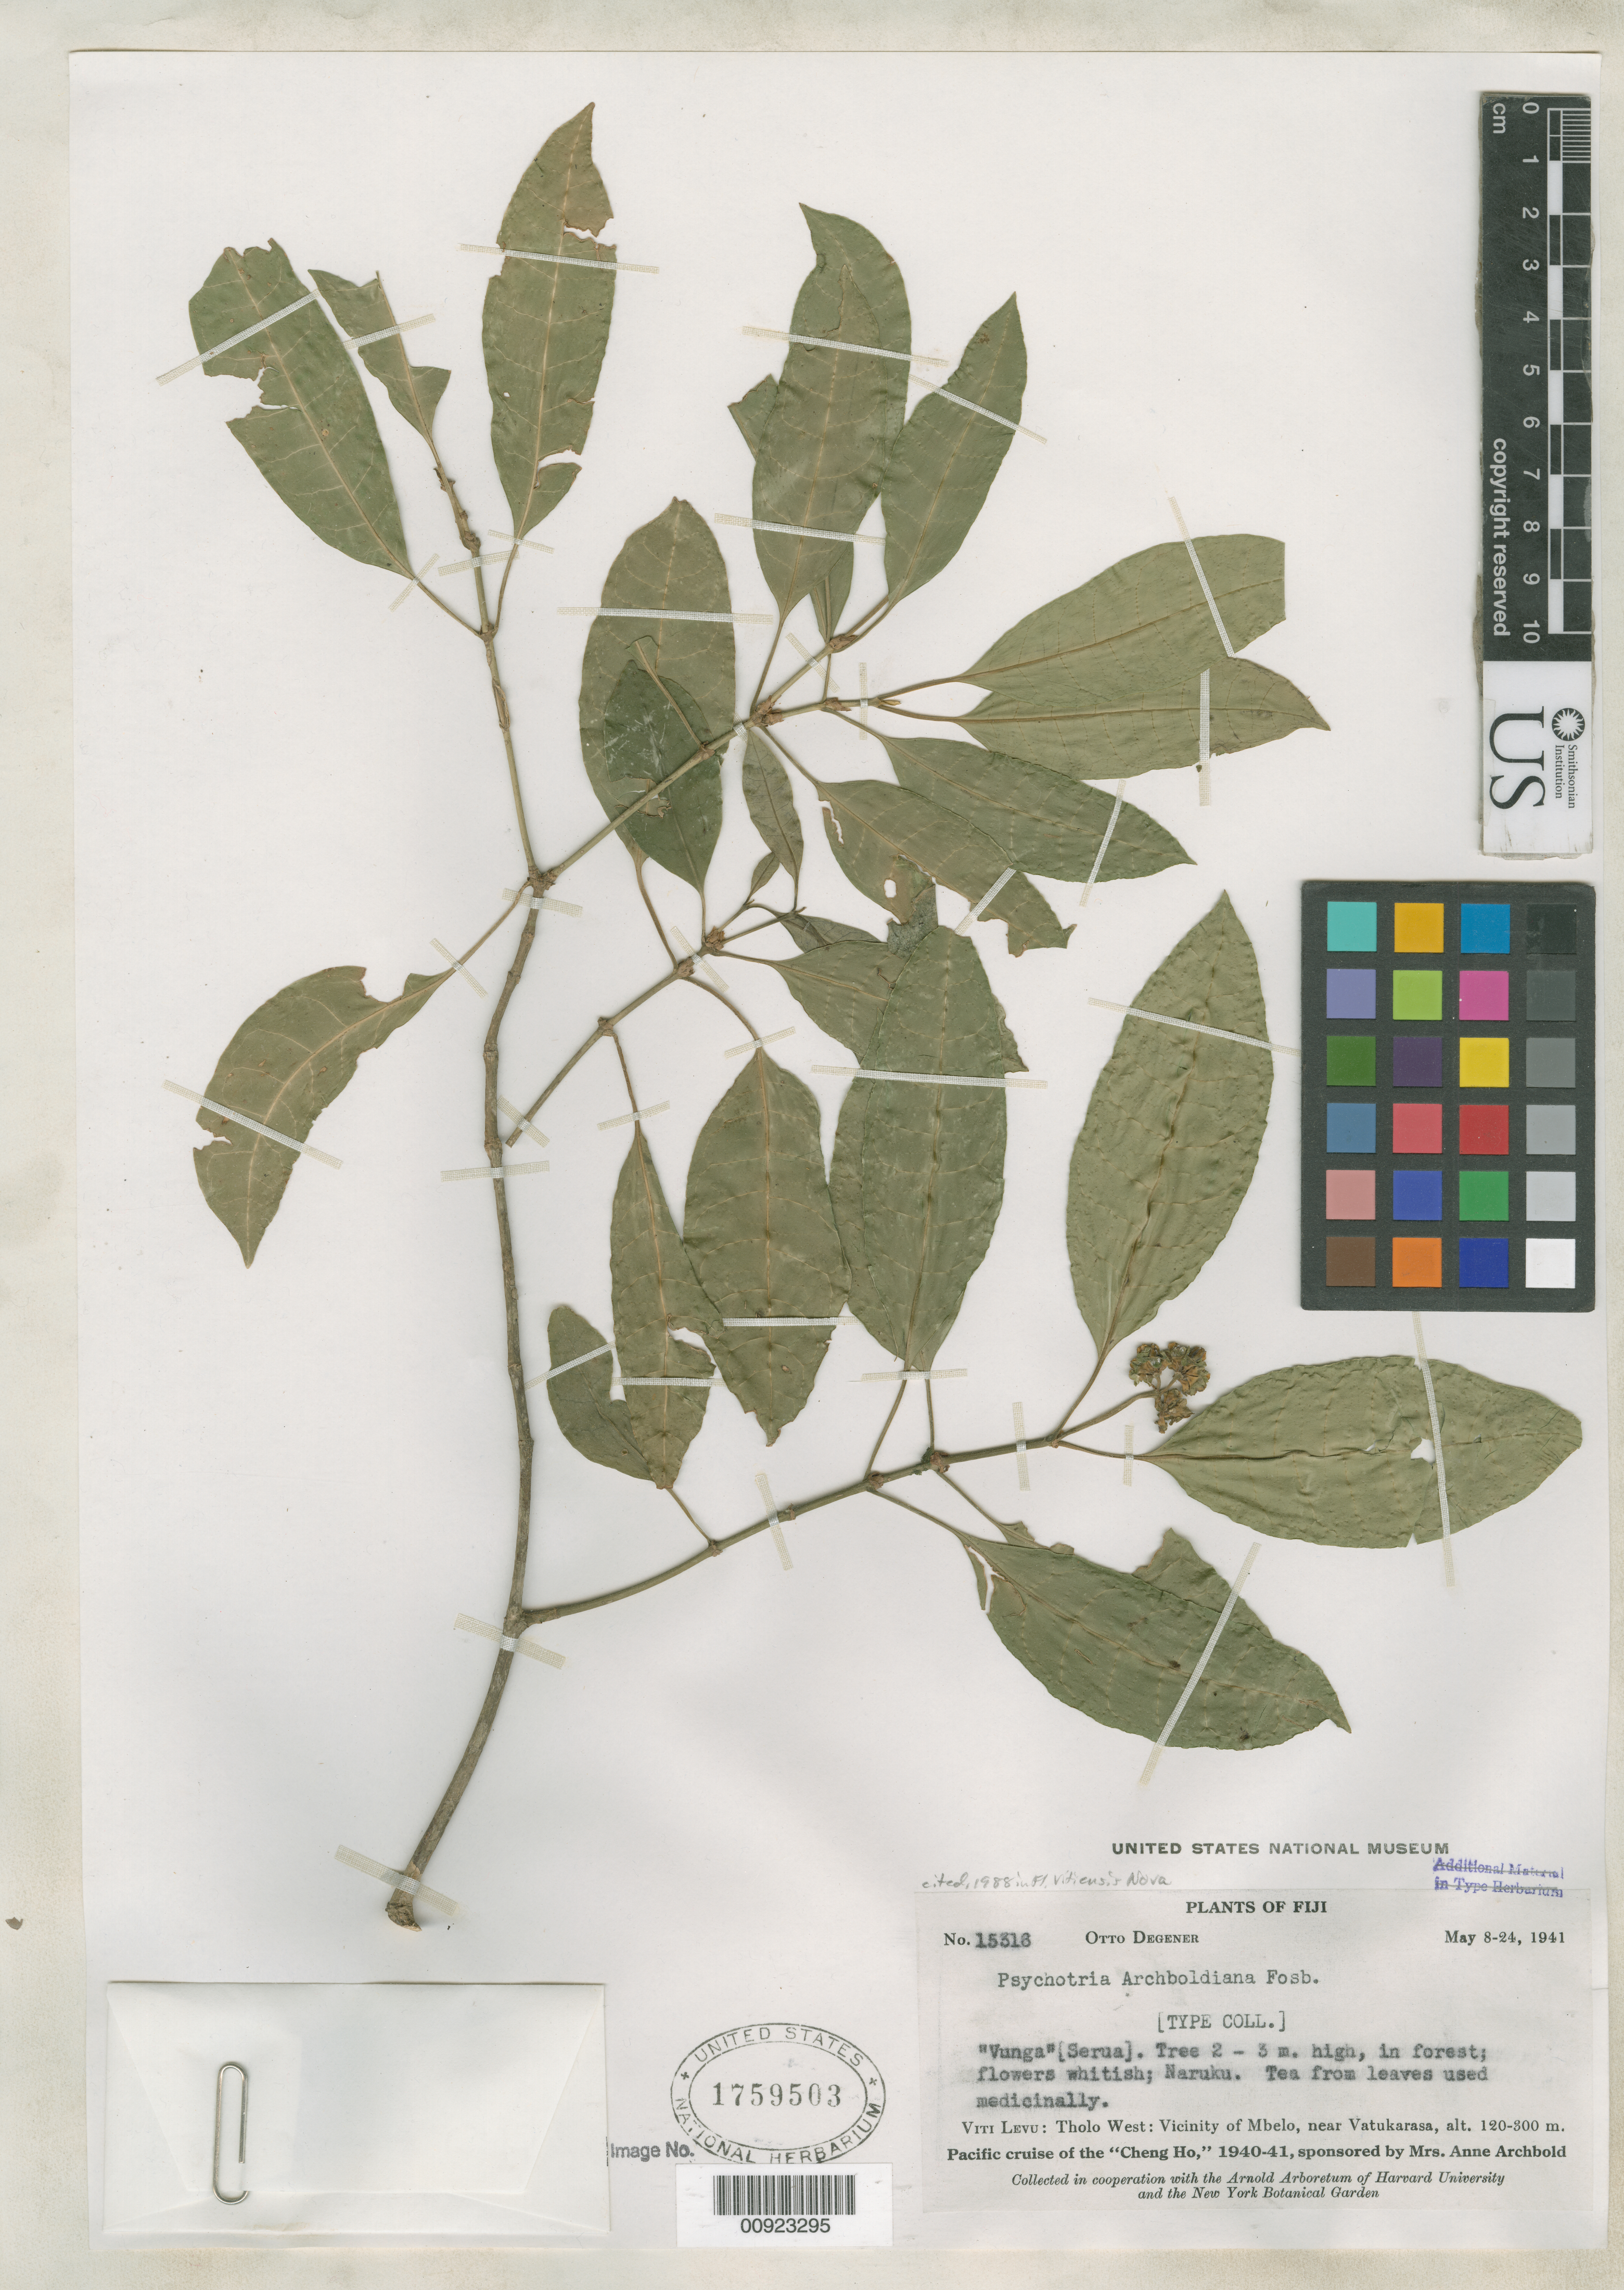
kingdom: Plantae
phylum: Tracheophyta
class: Magnoliopsida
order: Gentianales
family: Rubiaceae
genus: Psychotria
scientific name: Psychotria archboldiana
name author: Fosberg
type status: Isotype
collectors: O. Degener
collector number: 15316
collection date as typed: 08 May 1941 to 24 May 1941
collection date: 1941-05-08/1941-05-24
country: Fiji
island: Viti Levu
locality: Tholo West; Vicinity of Mbelo, near Vatukarasa.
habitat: Forest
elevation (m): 120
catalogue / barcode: US 1759503